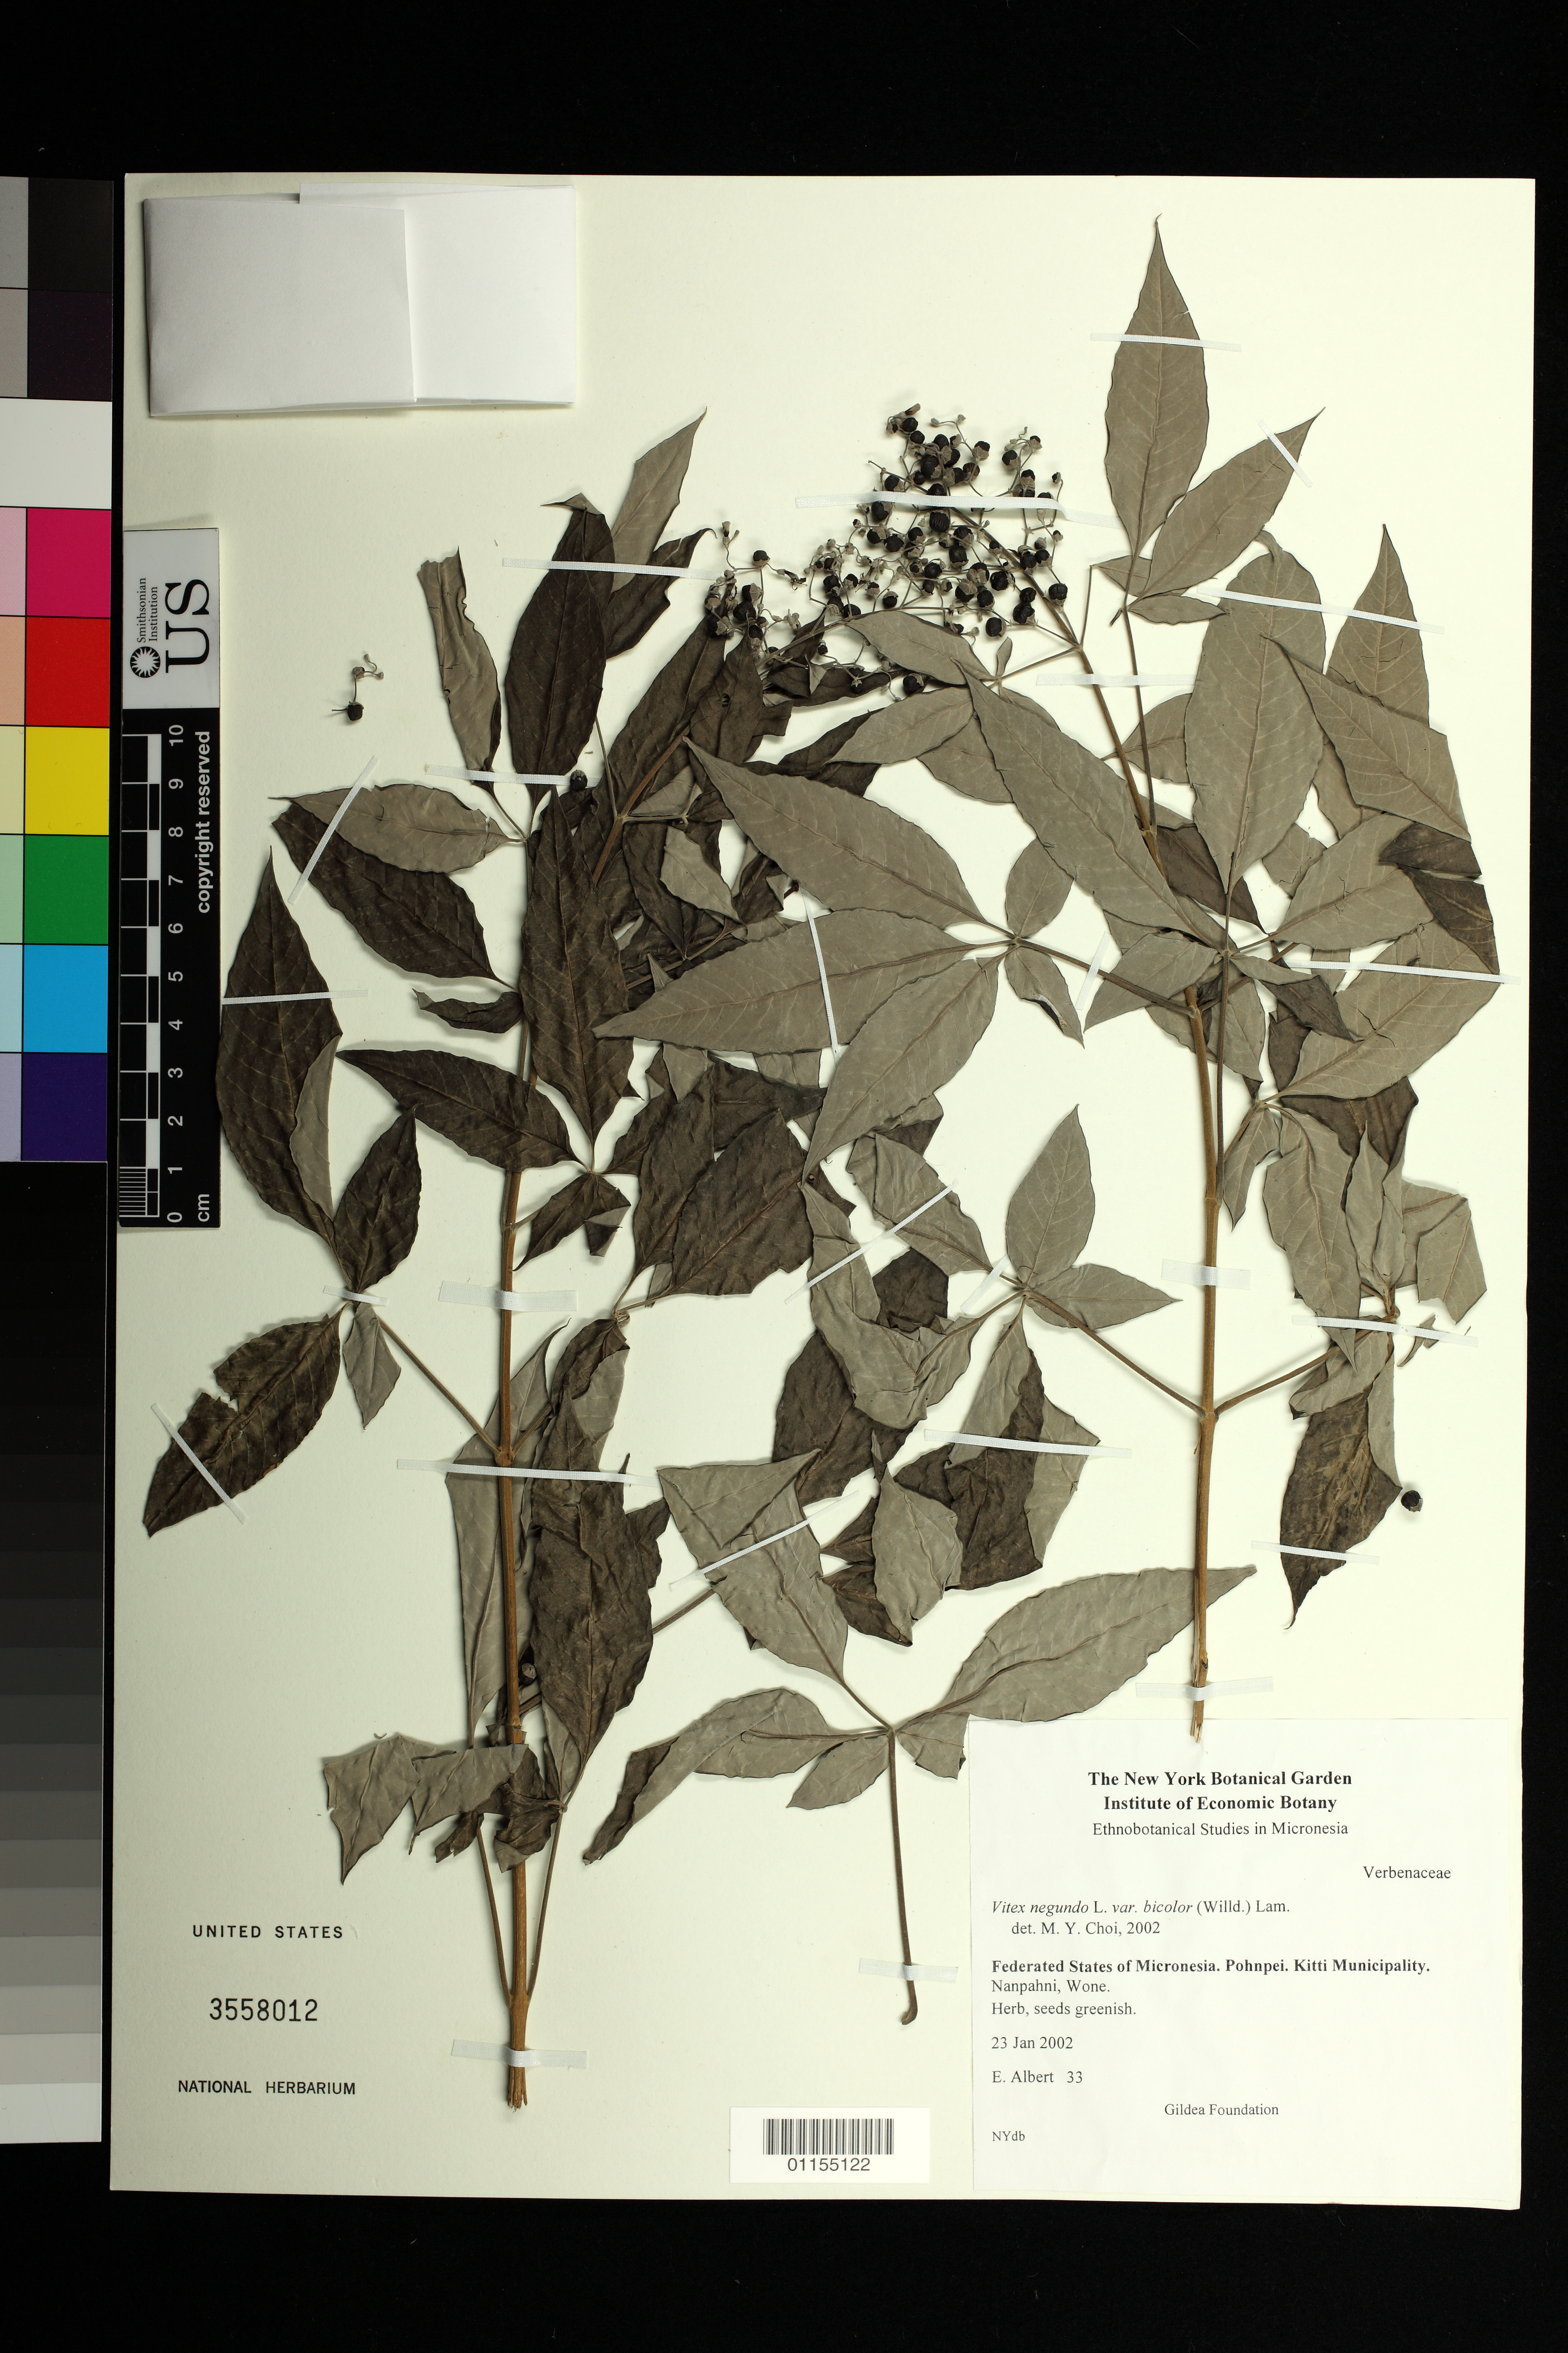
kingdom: Plantae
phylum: Tracheophyta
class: Magnoliopsida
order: Lamiales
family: Lamiaceae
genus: Vitex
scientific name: Vitex trifolia var. trifolia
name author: L.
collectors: E. Albert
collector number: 33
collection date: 2002-01-23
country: Micronesia, Federated States of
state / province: Pohnpei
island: Pohnpei [Ponape]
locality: Kitti Municipality, Nanpahni, Wone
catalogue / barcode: US 3558012